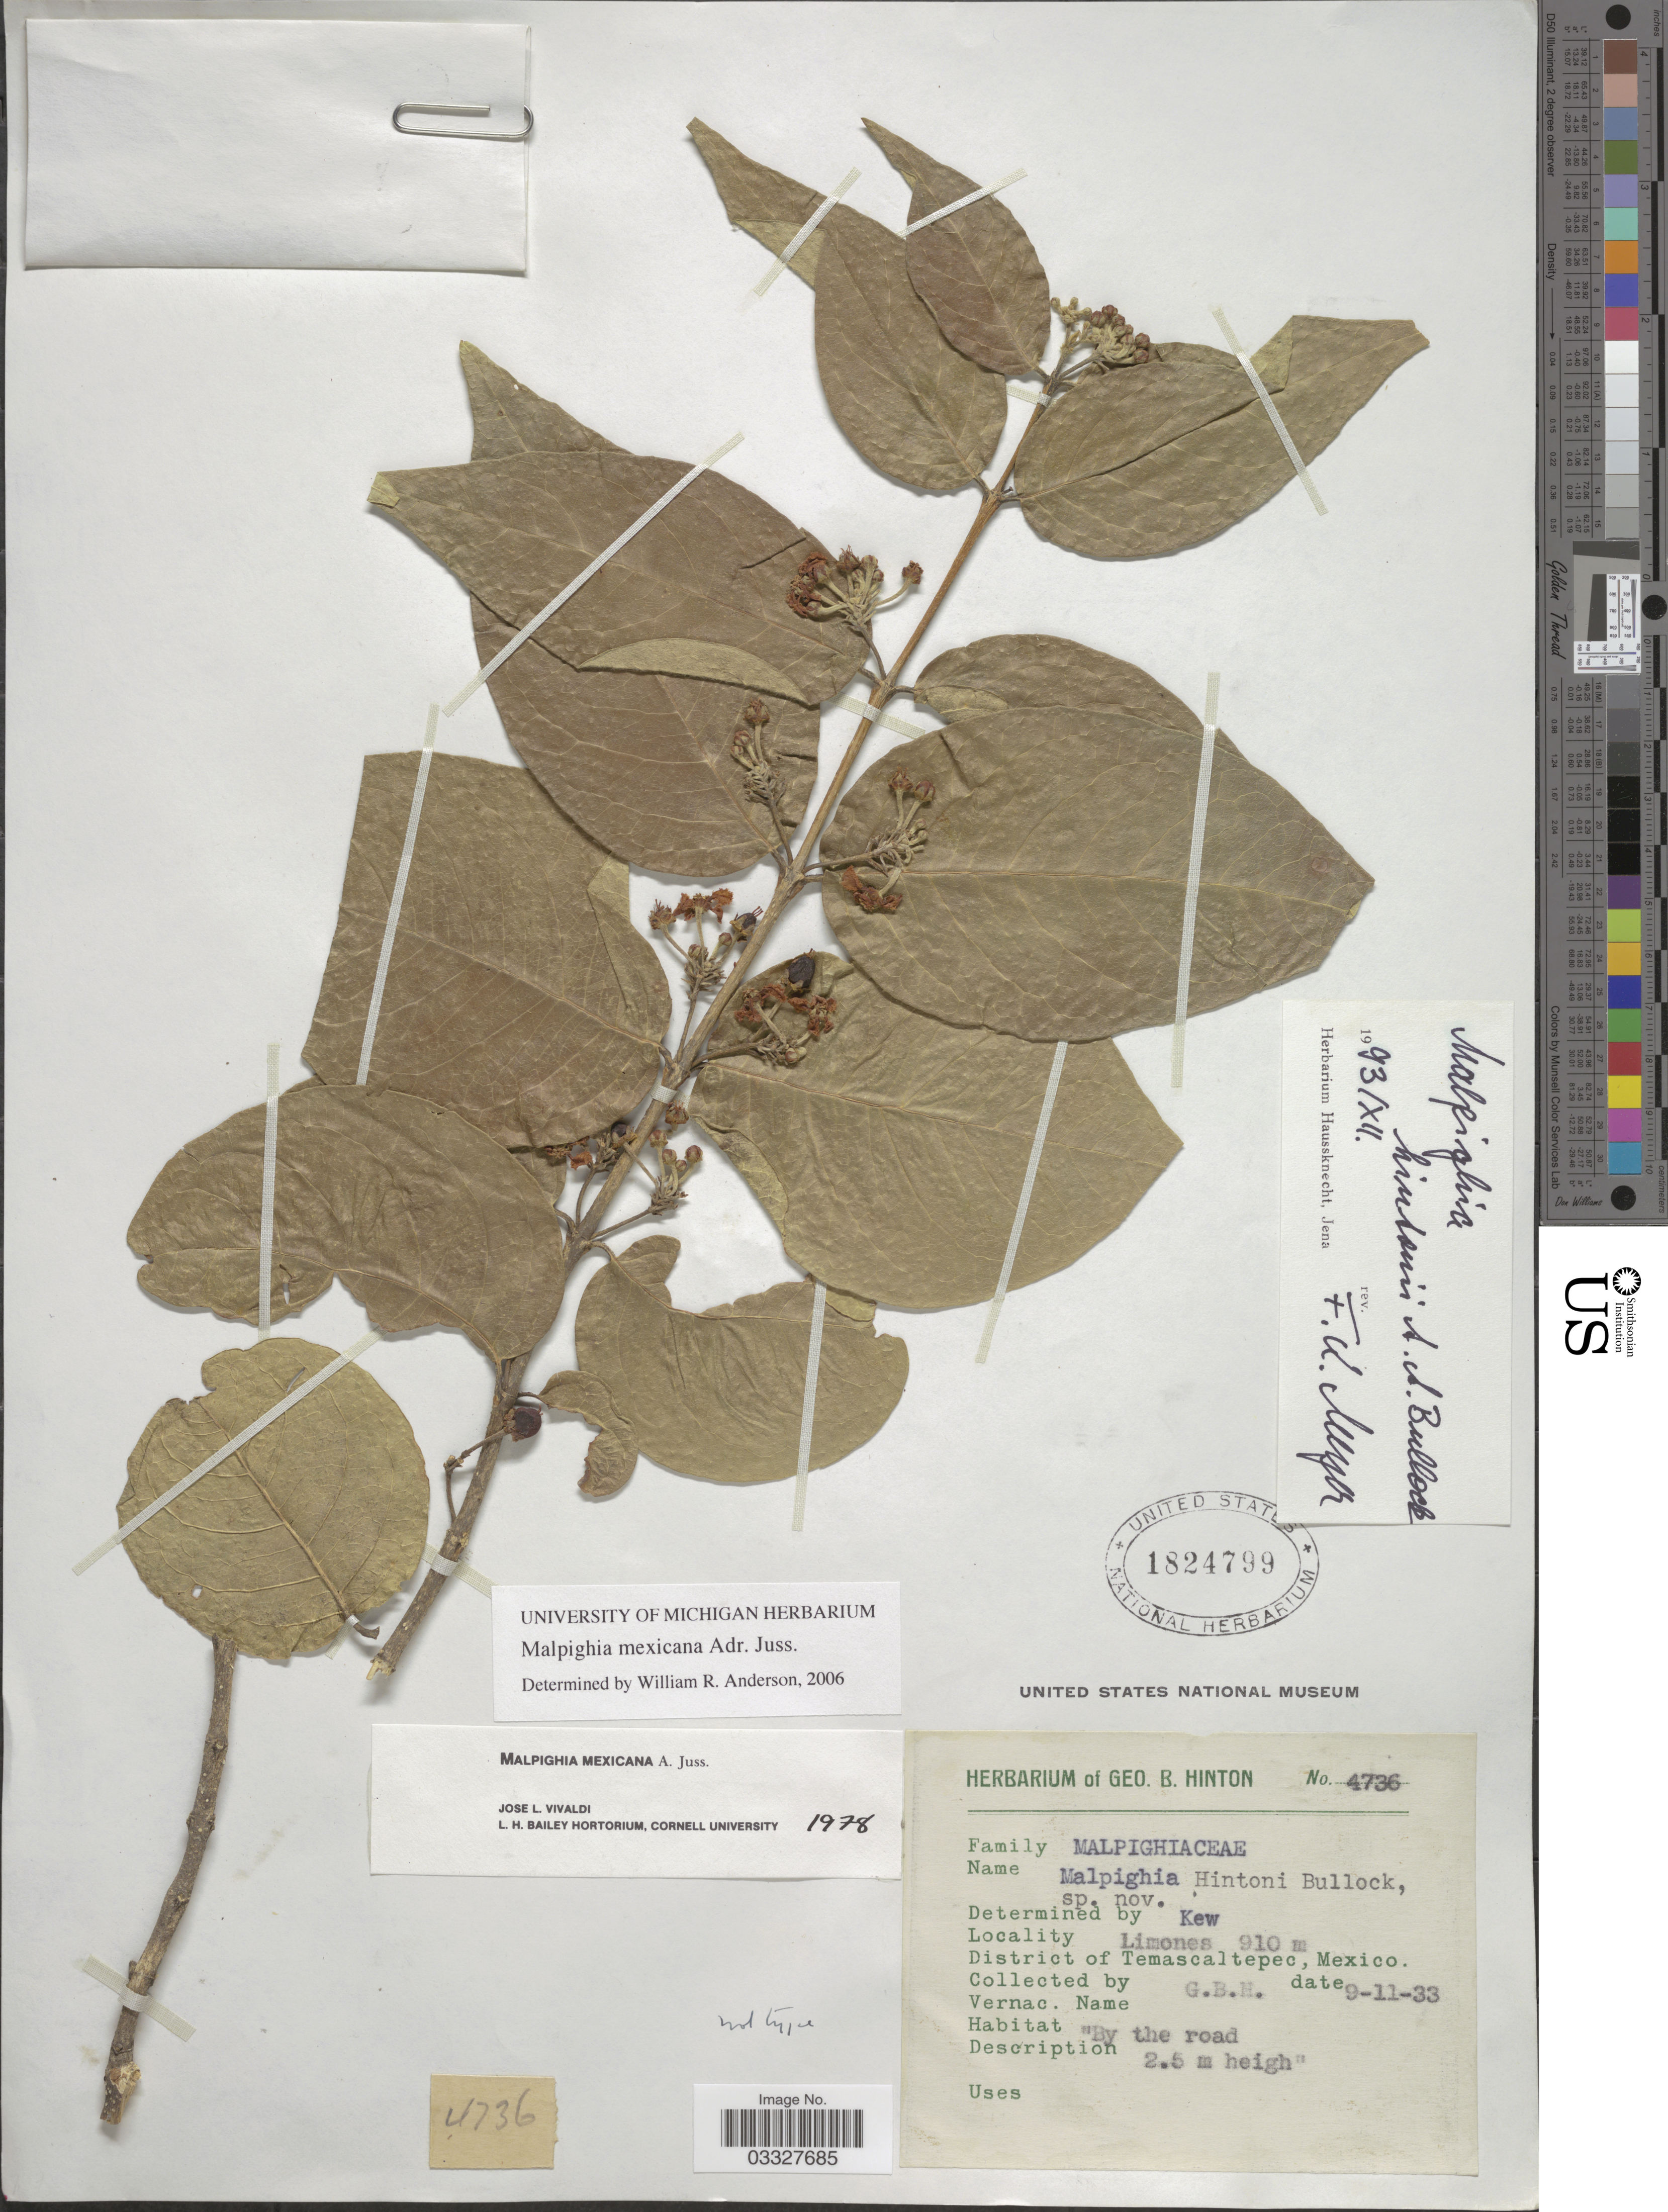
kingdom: Plantae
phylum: Tracheophyta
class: Magnoliopsida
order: Malpighiales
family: Malpighiaceae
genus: Malpighia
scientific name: Malpighia mexicana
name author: A. Juss.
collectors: G. B. Hinton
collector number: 4736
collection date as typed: Transcribed d/m/y: 9/11/33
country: Mexico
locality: Limones, District of Temascaltepec.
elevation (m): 910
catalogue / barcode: US 1824799